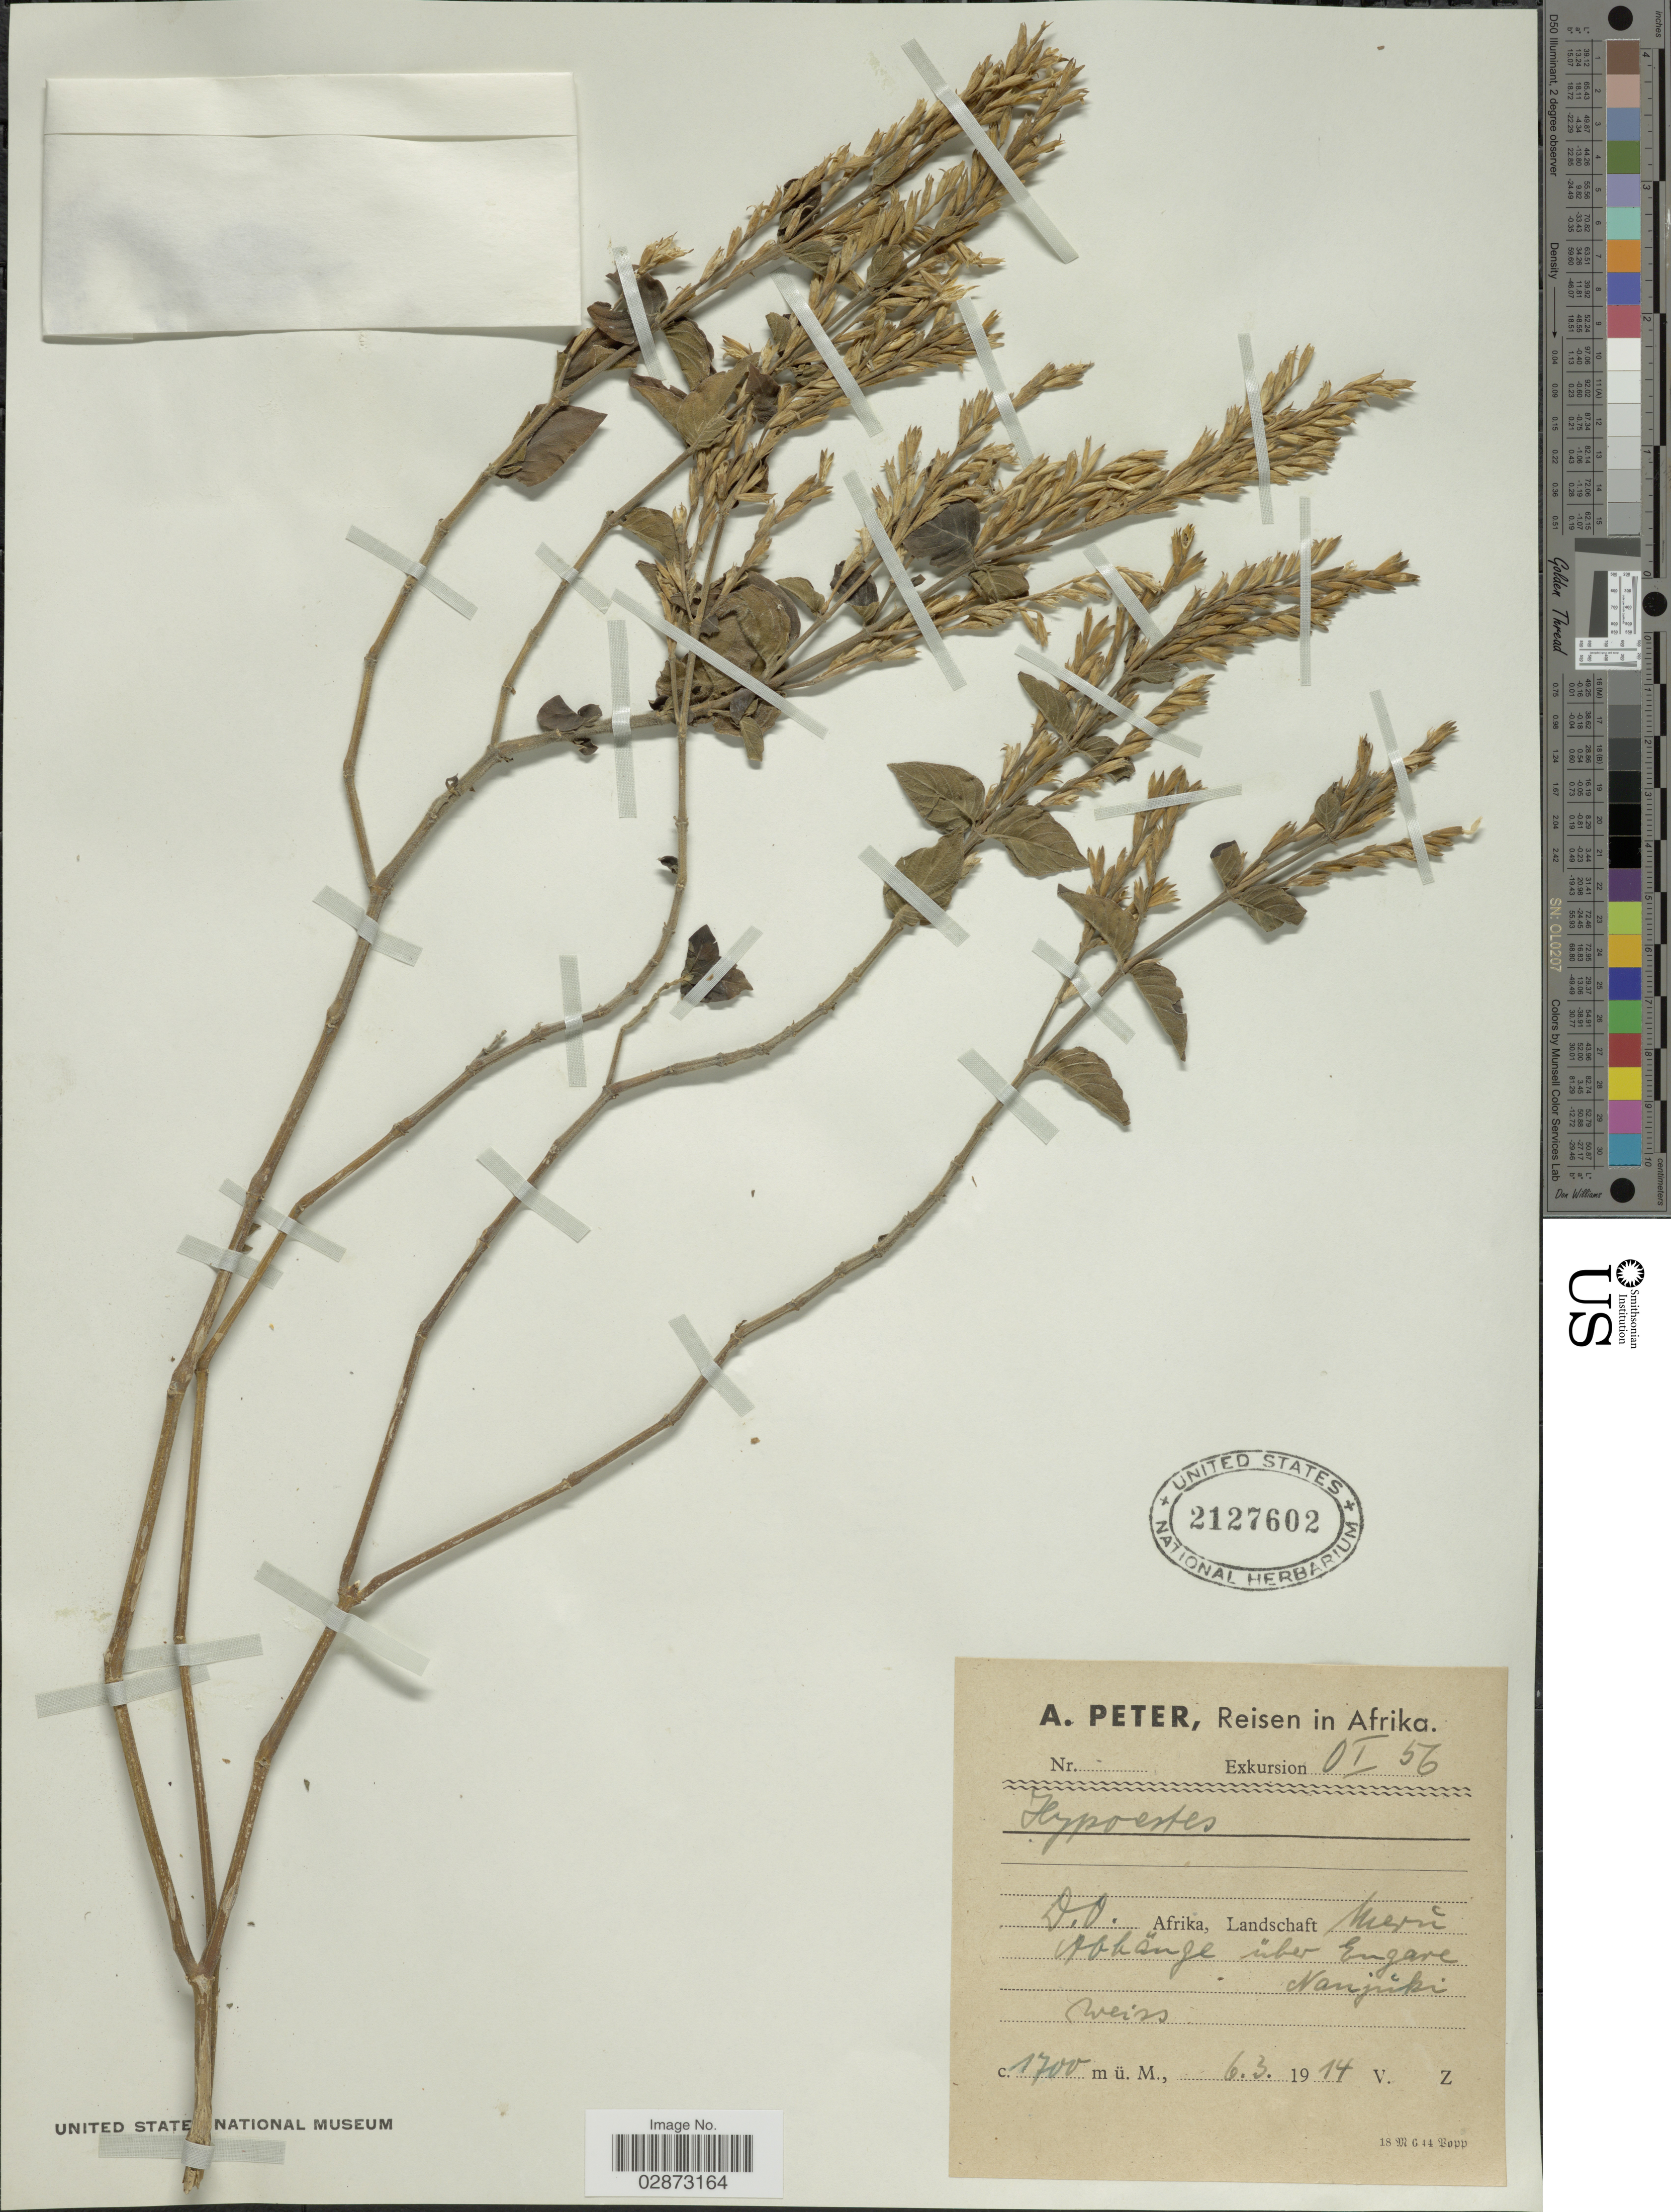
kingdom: Plantae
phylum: Tracheophyta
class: Magnoliopsida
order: Lamiales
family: Acanthaceae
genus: Hypoestes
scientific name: Hypoestes sp.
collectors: A. Peter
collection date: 1914-03-06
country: Tanzania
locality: Abhänge über Engare. Nanjuki. Afrika. D.O. Afrika. Meru.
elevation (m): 1700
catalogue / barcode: US 2127602